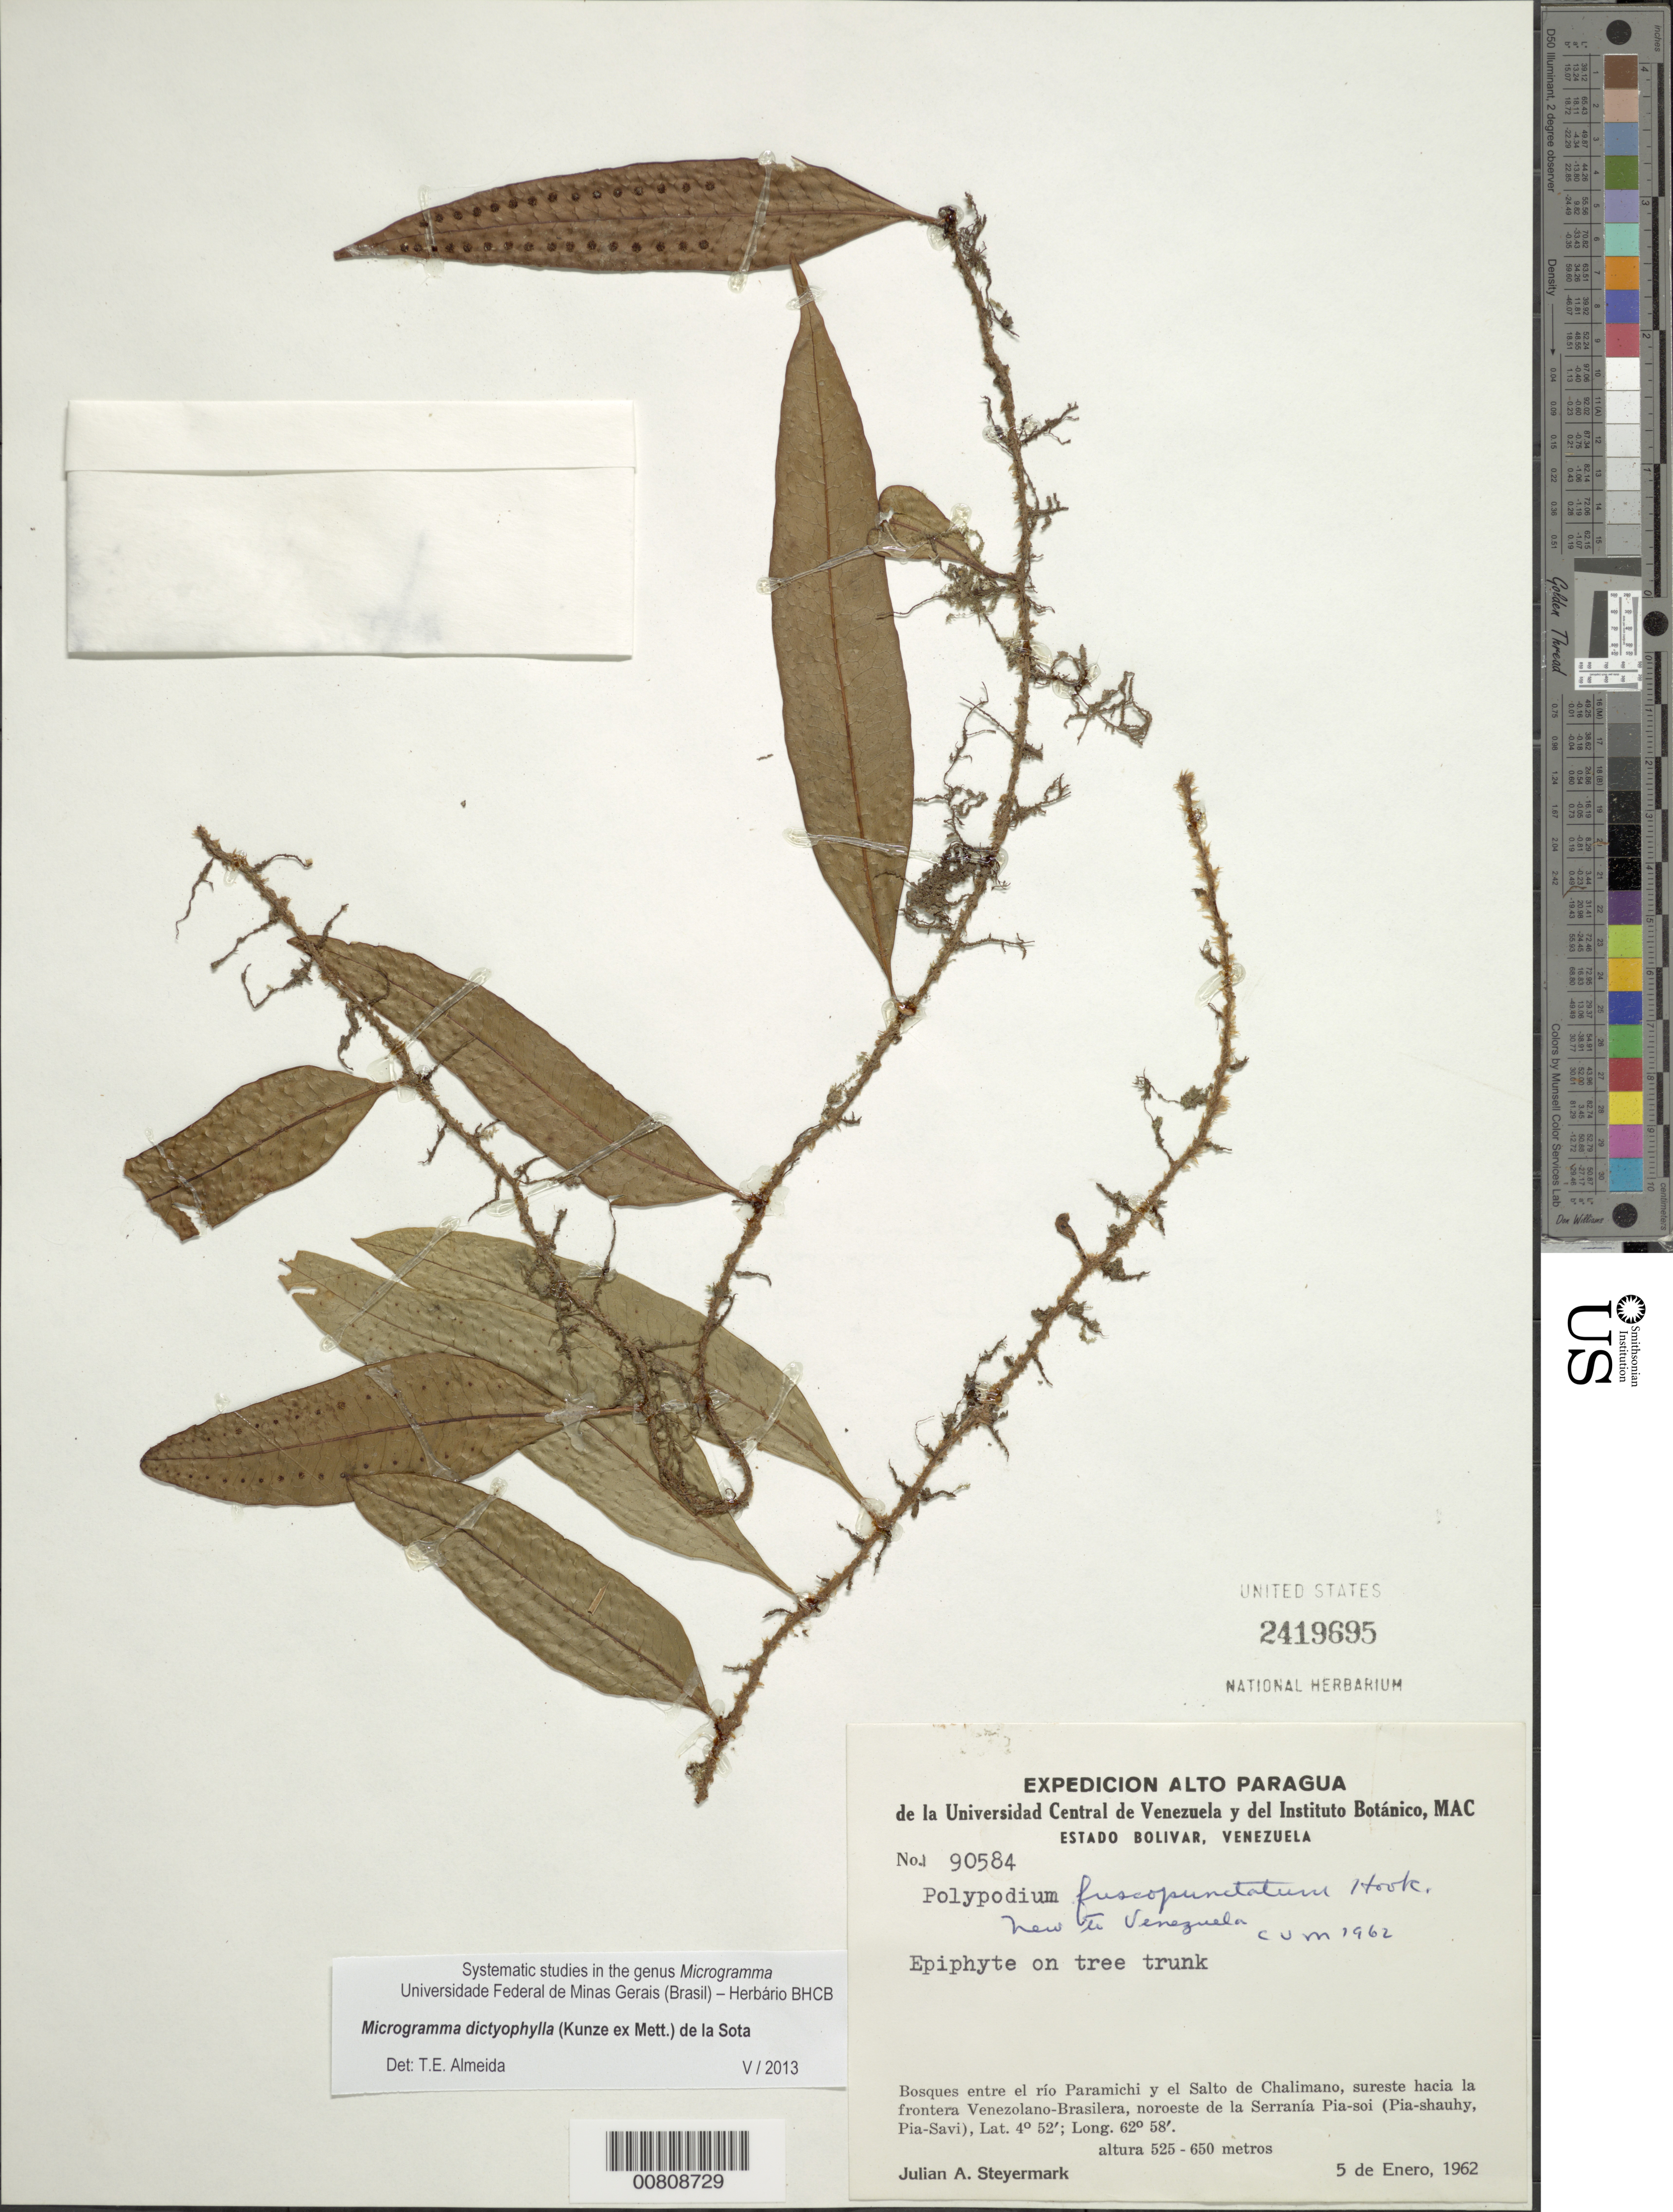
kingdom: Plantae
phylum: Tracheophyta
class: Polypodiopsida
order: Polypodiales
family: Polypodiaceae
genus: Microgramma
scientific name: Microgramma dictyophylla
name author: (Kunze ex Mett.) de la Sota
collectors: J. Steyermark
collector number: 90584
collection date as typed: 5-Jan-62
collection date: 1962-01-05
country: Venezuela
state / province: Bolívar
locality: Río Paramichi to Salto de Chalimano, SE toward Brasil-Venez. Border, NE de ls Serranía Pia-soi (Pia-shauhy, Pia-Savi)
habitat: Bosques entre rio y salto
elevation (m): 525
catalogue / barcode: US 2419695